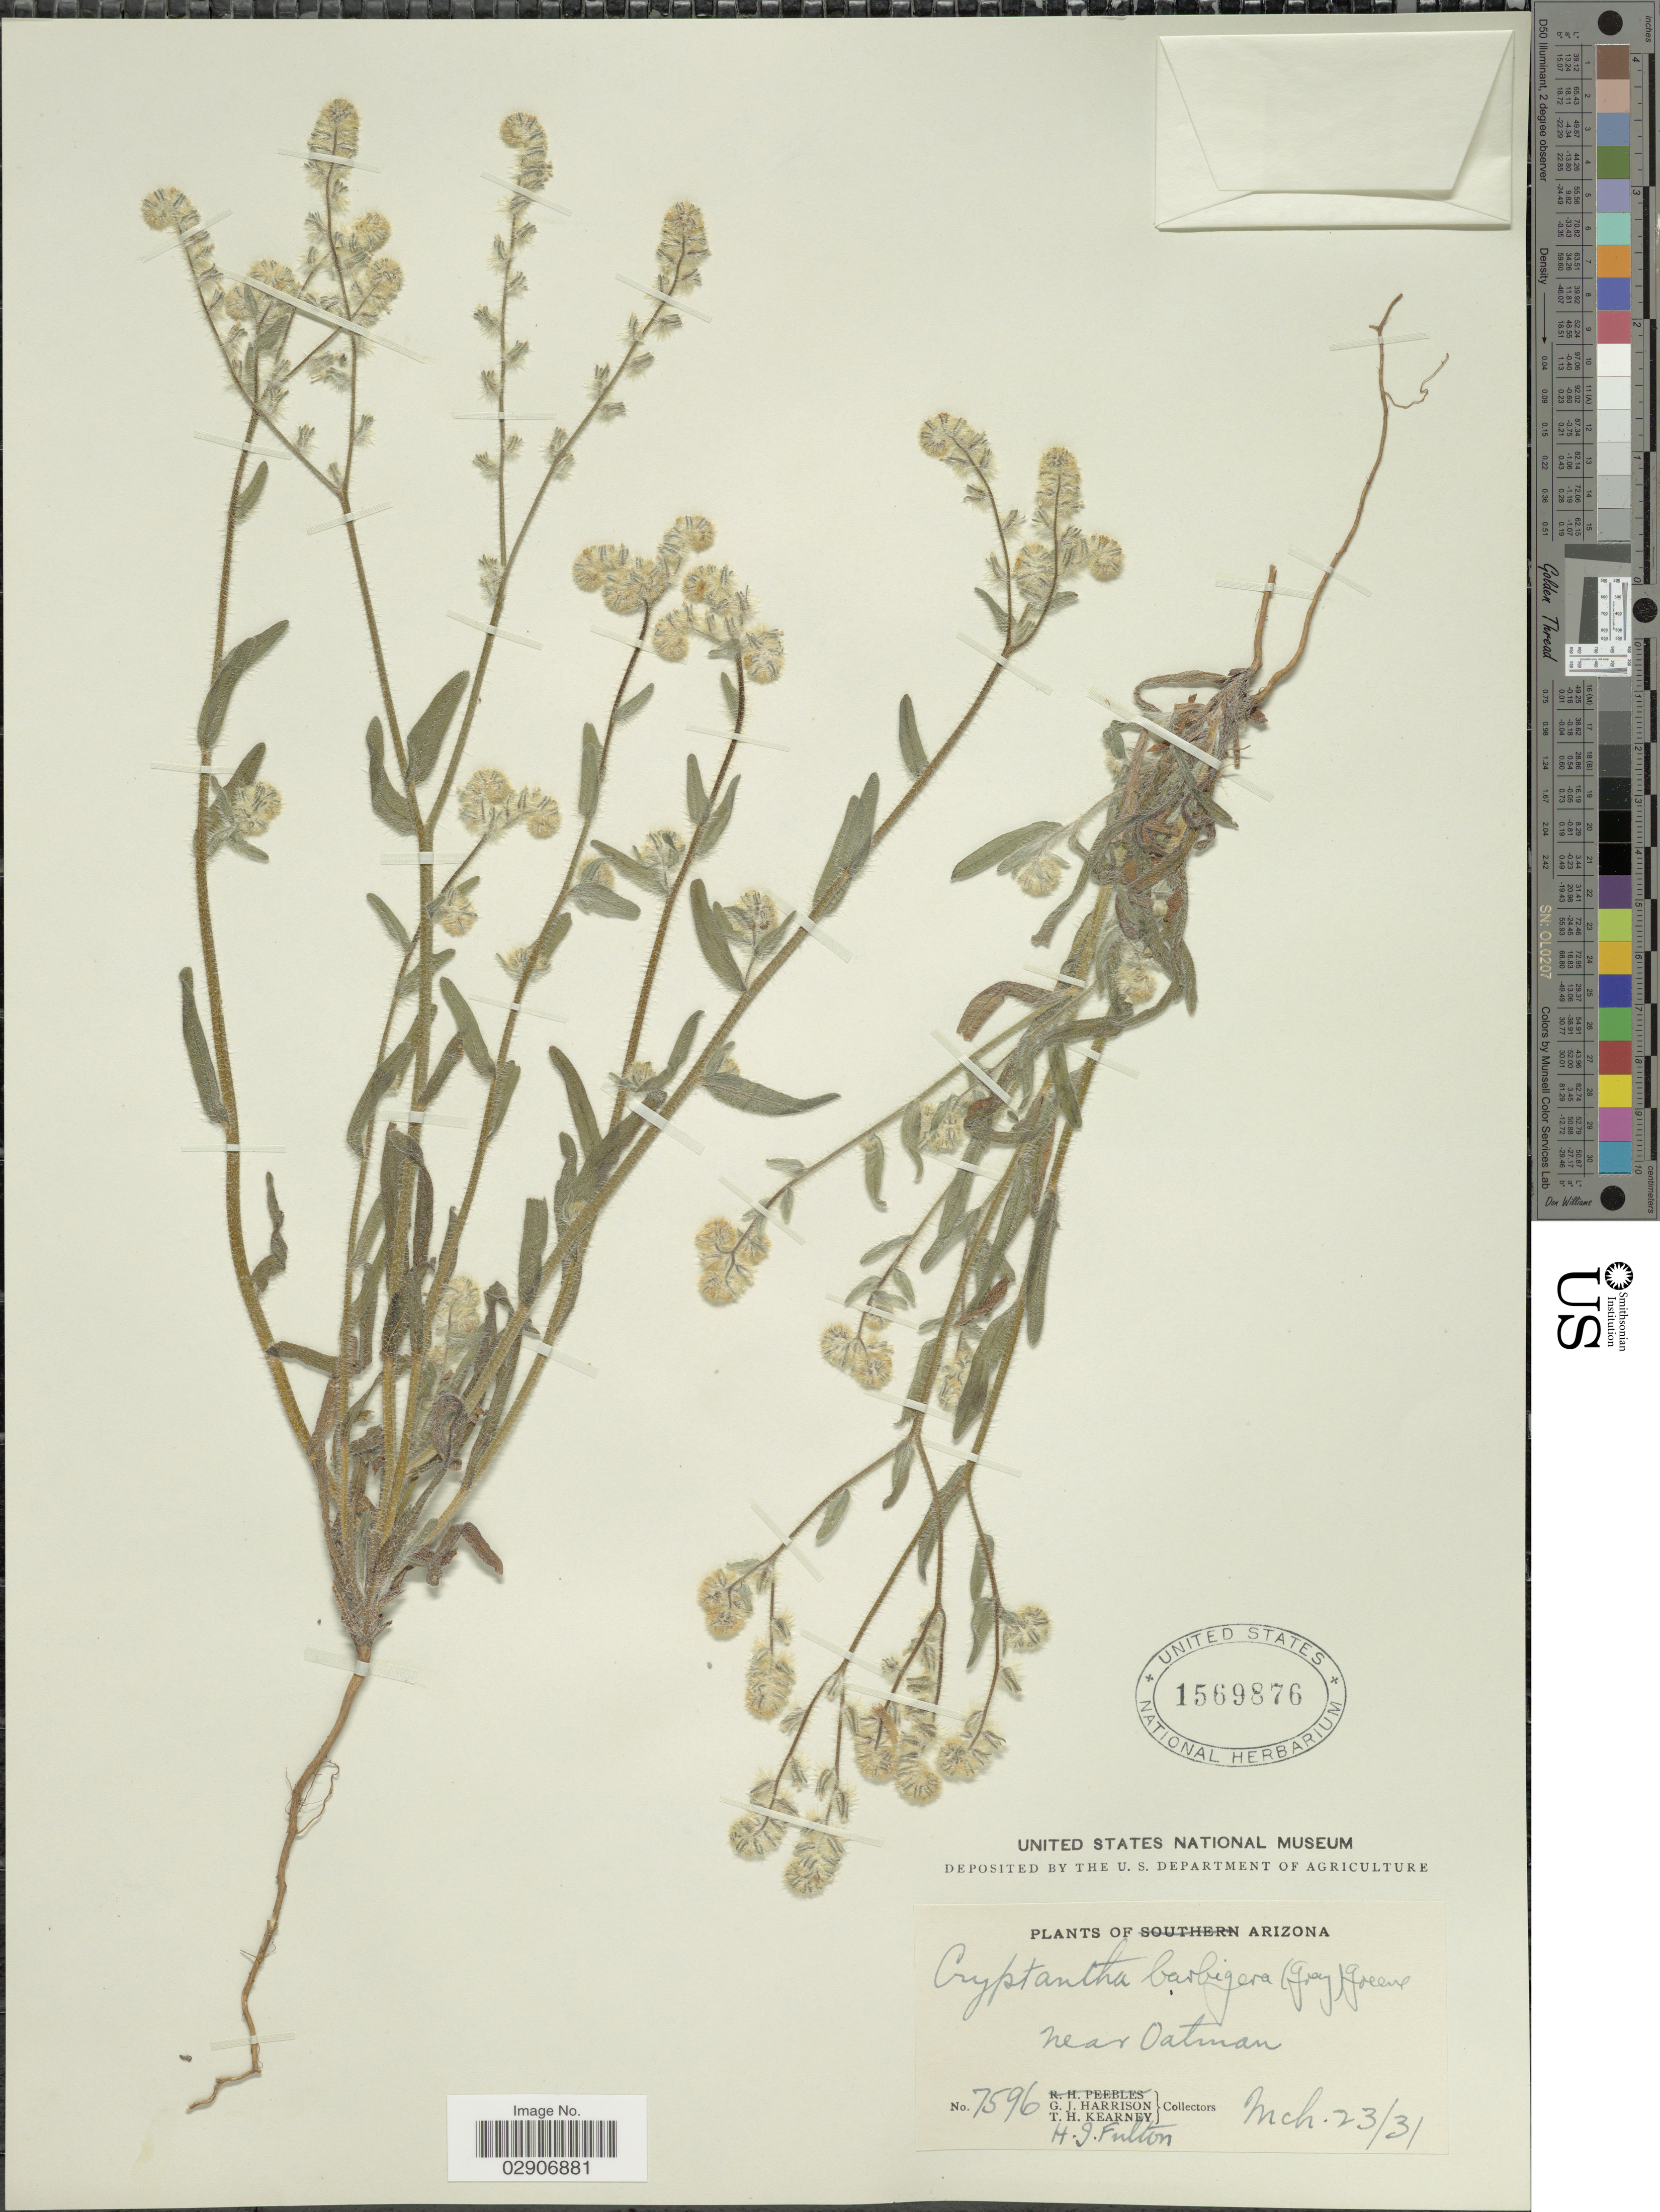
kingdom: Plantae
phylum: Tracheophyta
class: Magnoliopsida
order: Boraginales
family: Boraginaceae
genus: Cryptantha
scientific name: Cryptantha barbigera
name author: (A. Gray) Greene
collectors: G. J. Harrison, T. H. Kearney & H. Fulton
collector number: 7596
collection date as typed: Transcribed d/m/y: 23/3/31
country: United States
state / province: Arizona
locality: Near Oatman.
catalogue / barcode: US 1569876